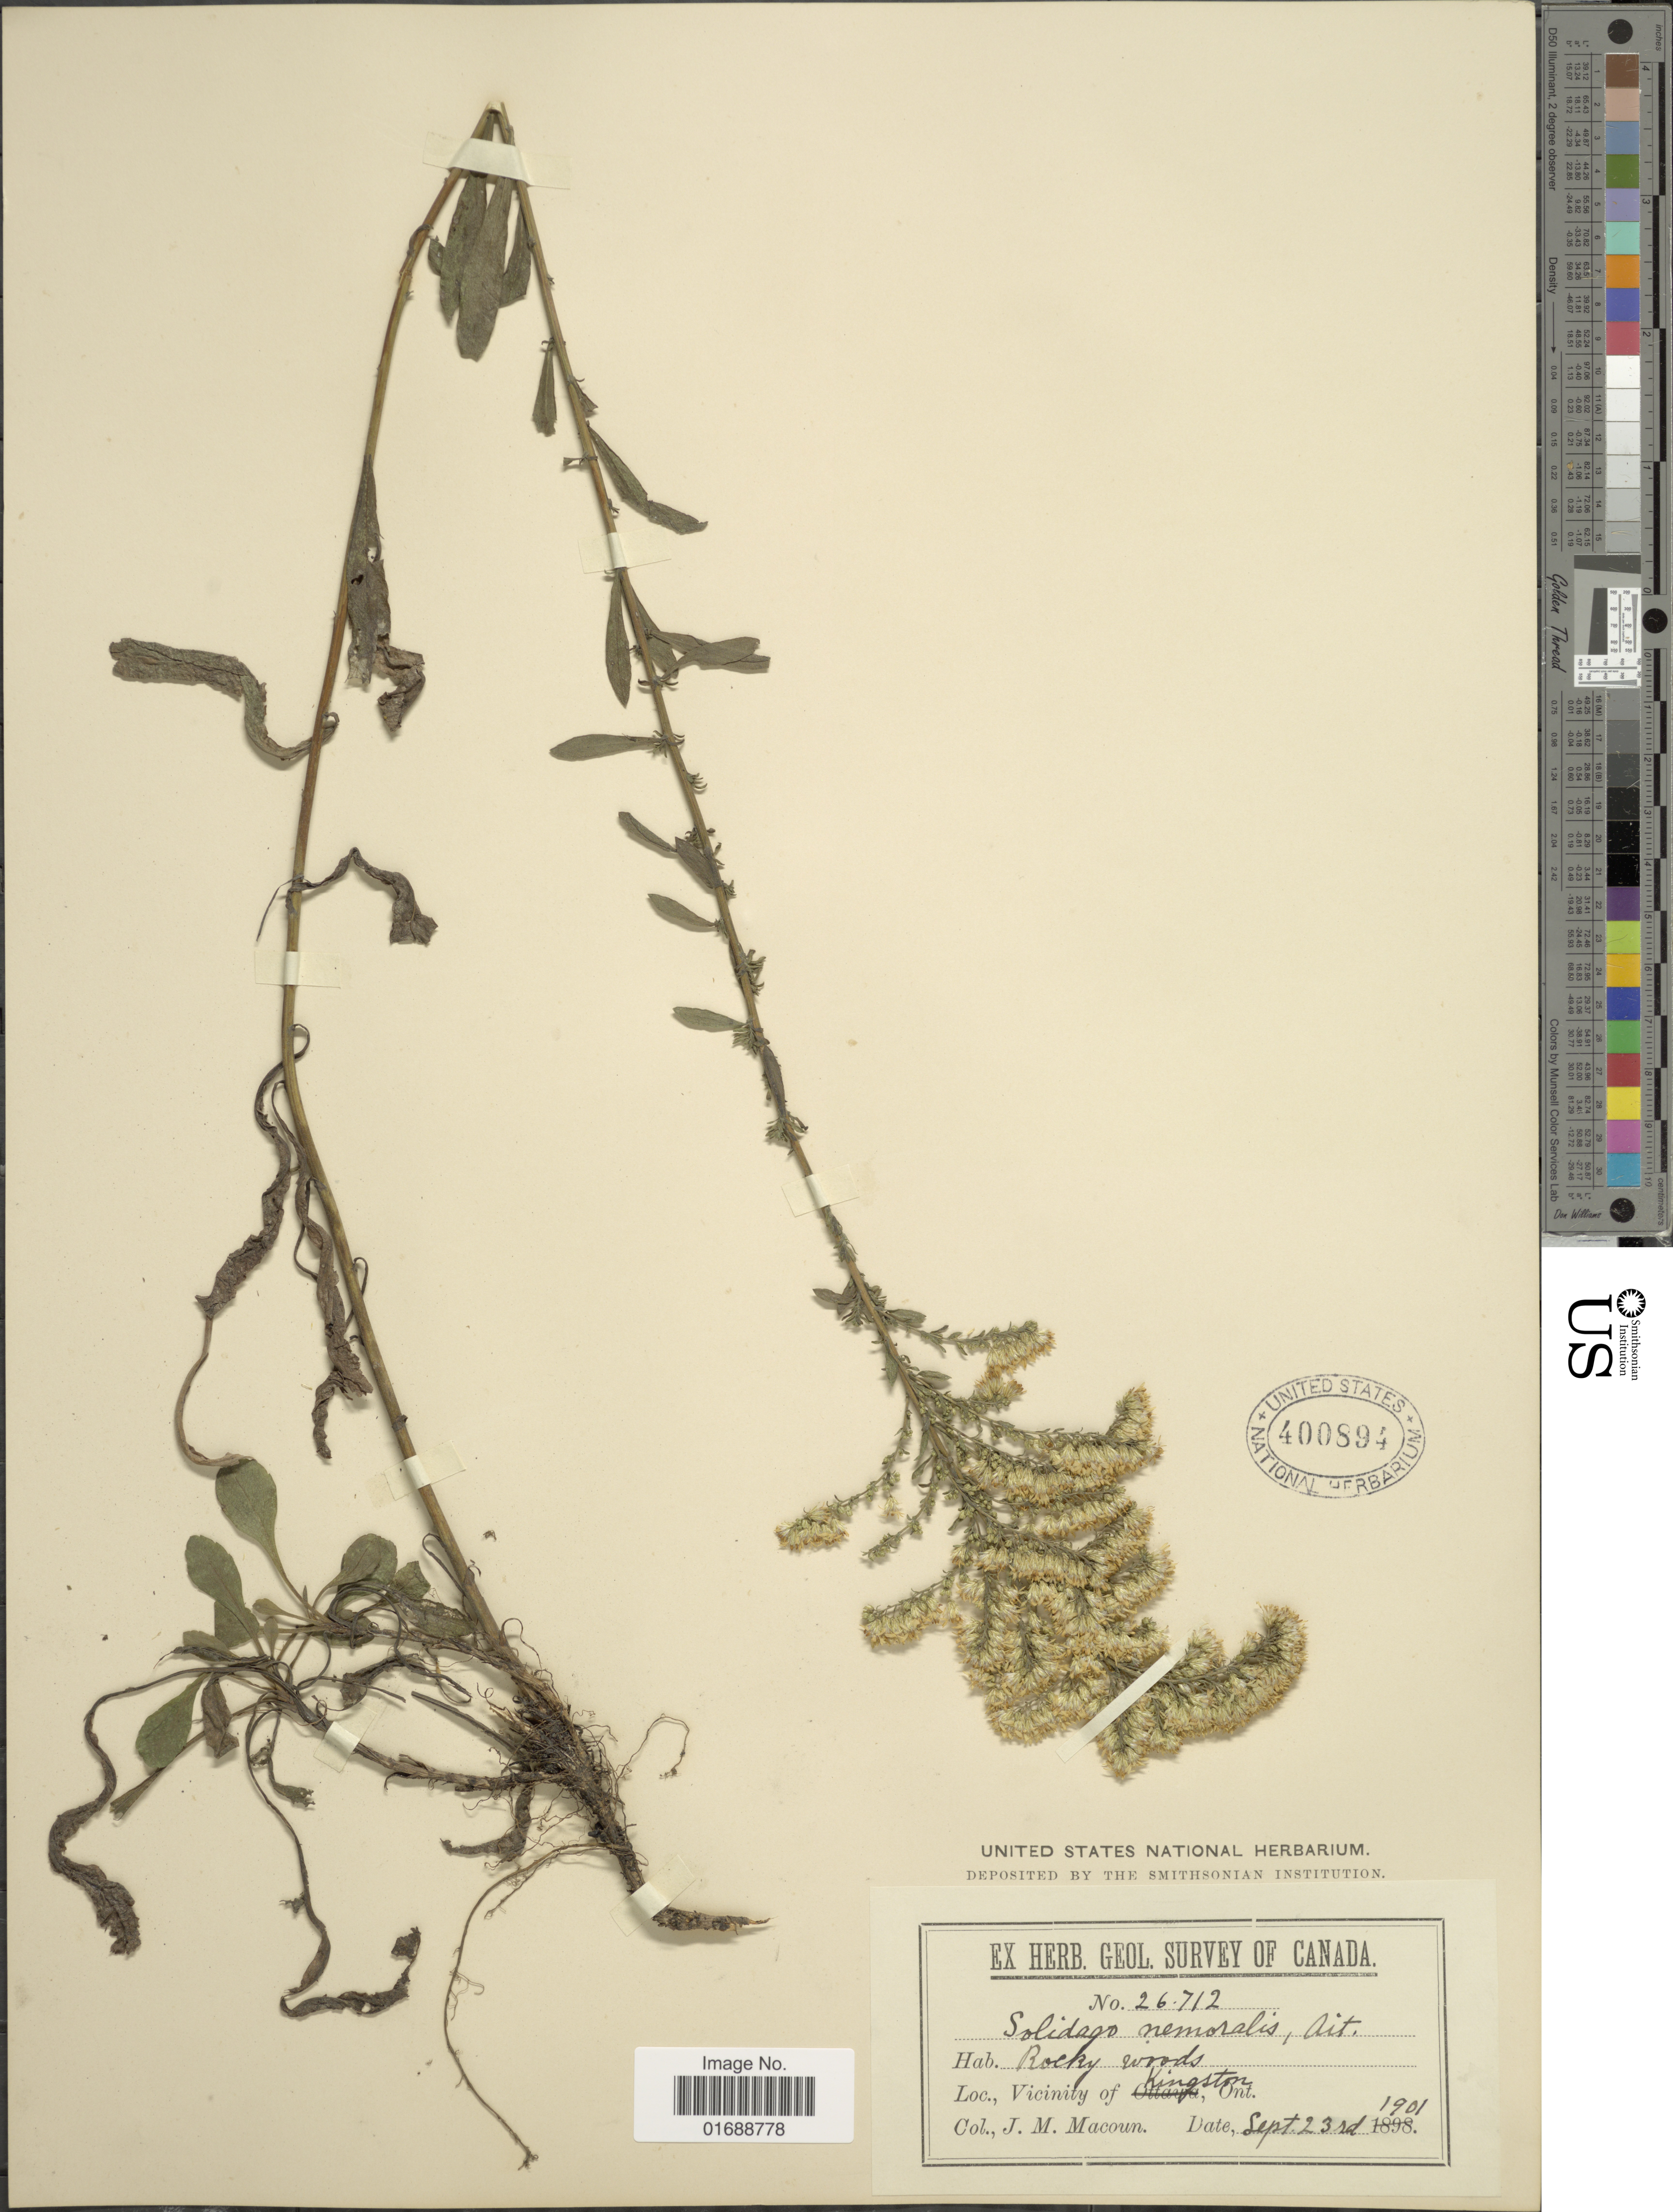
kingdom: Plantae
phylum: Tracheophyta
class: Magnoliopsida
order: Asterales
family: Asteraceae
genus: Solidago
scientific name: Solidago nemoralis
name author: Aiton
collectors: J. M. Macoun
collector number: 26712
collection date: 1901-09-23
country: Canada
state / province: Ontario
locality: Vicinity of Kingston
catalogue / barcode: US 400894